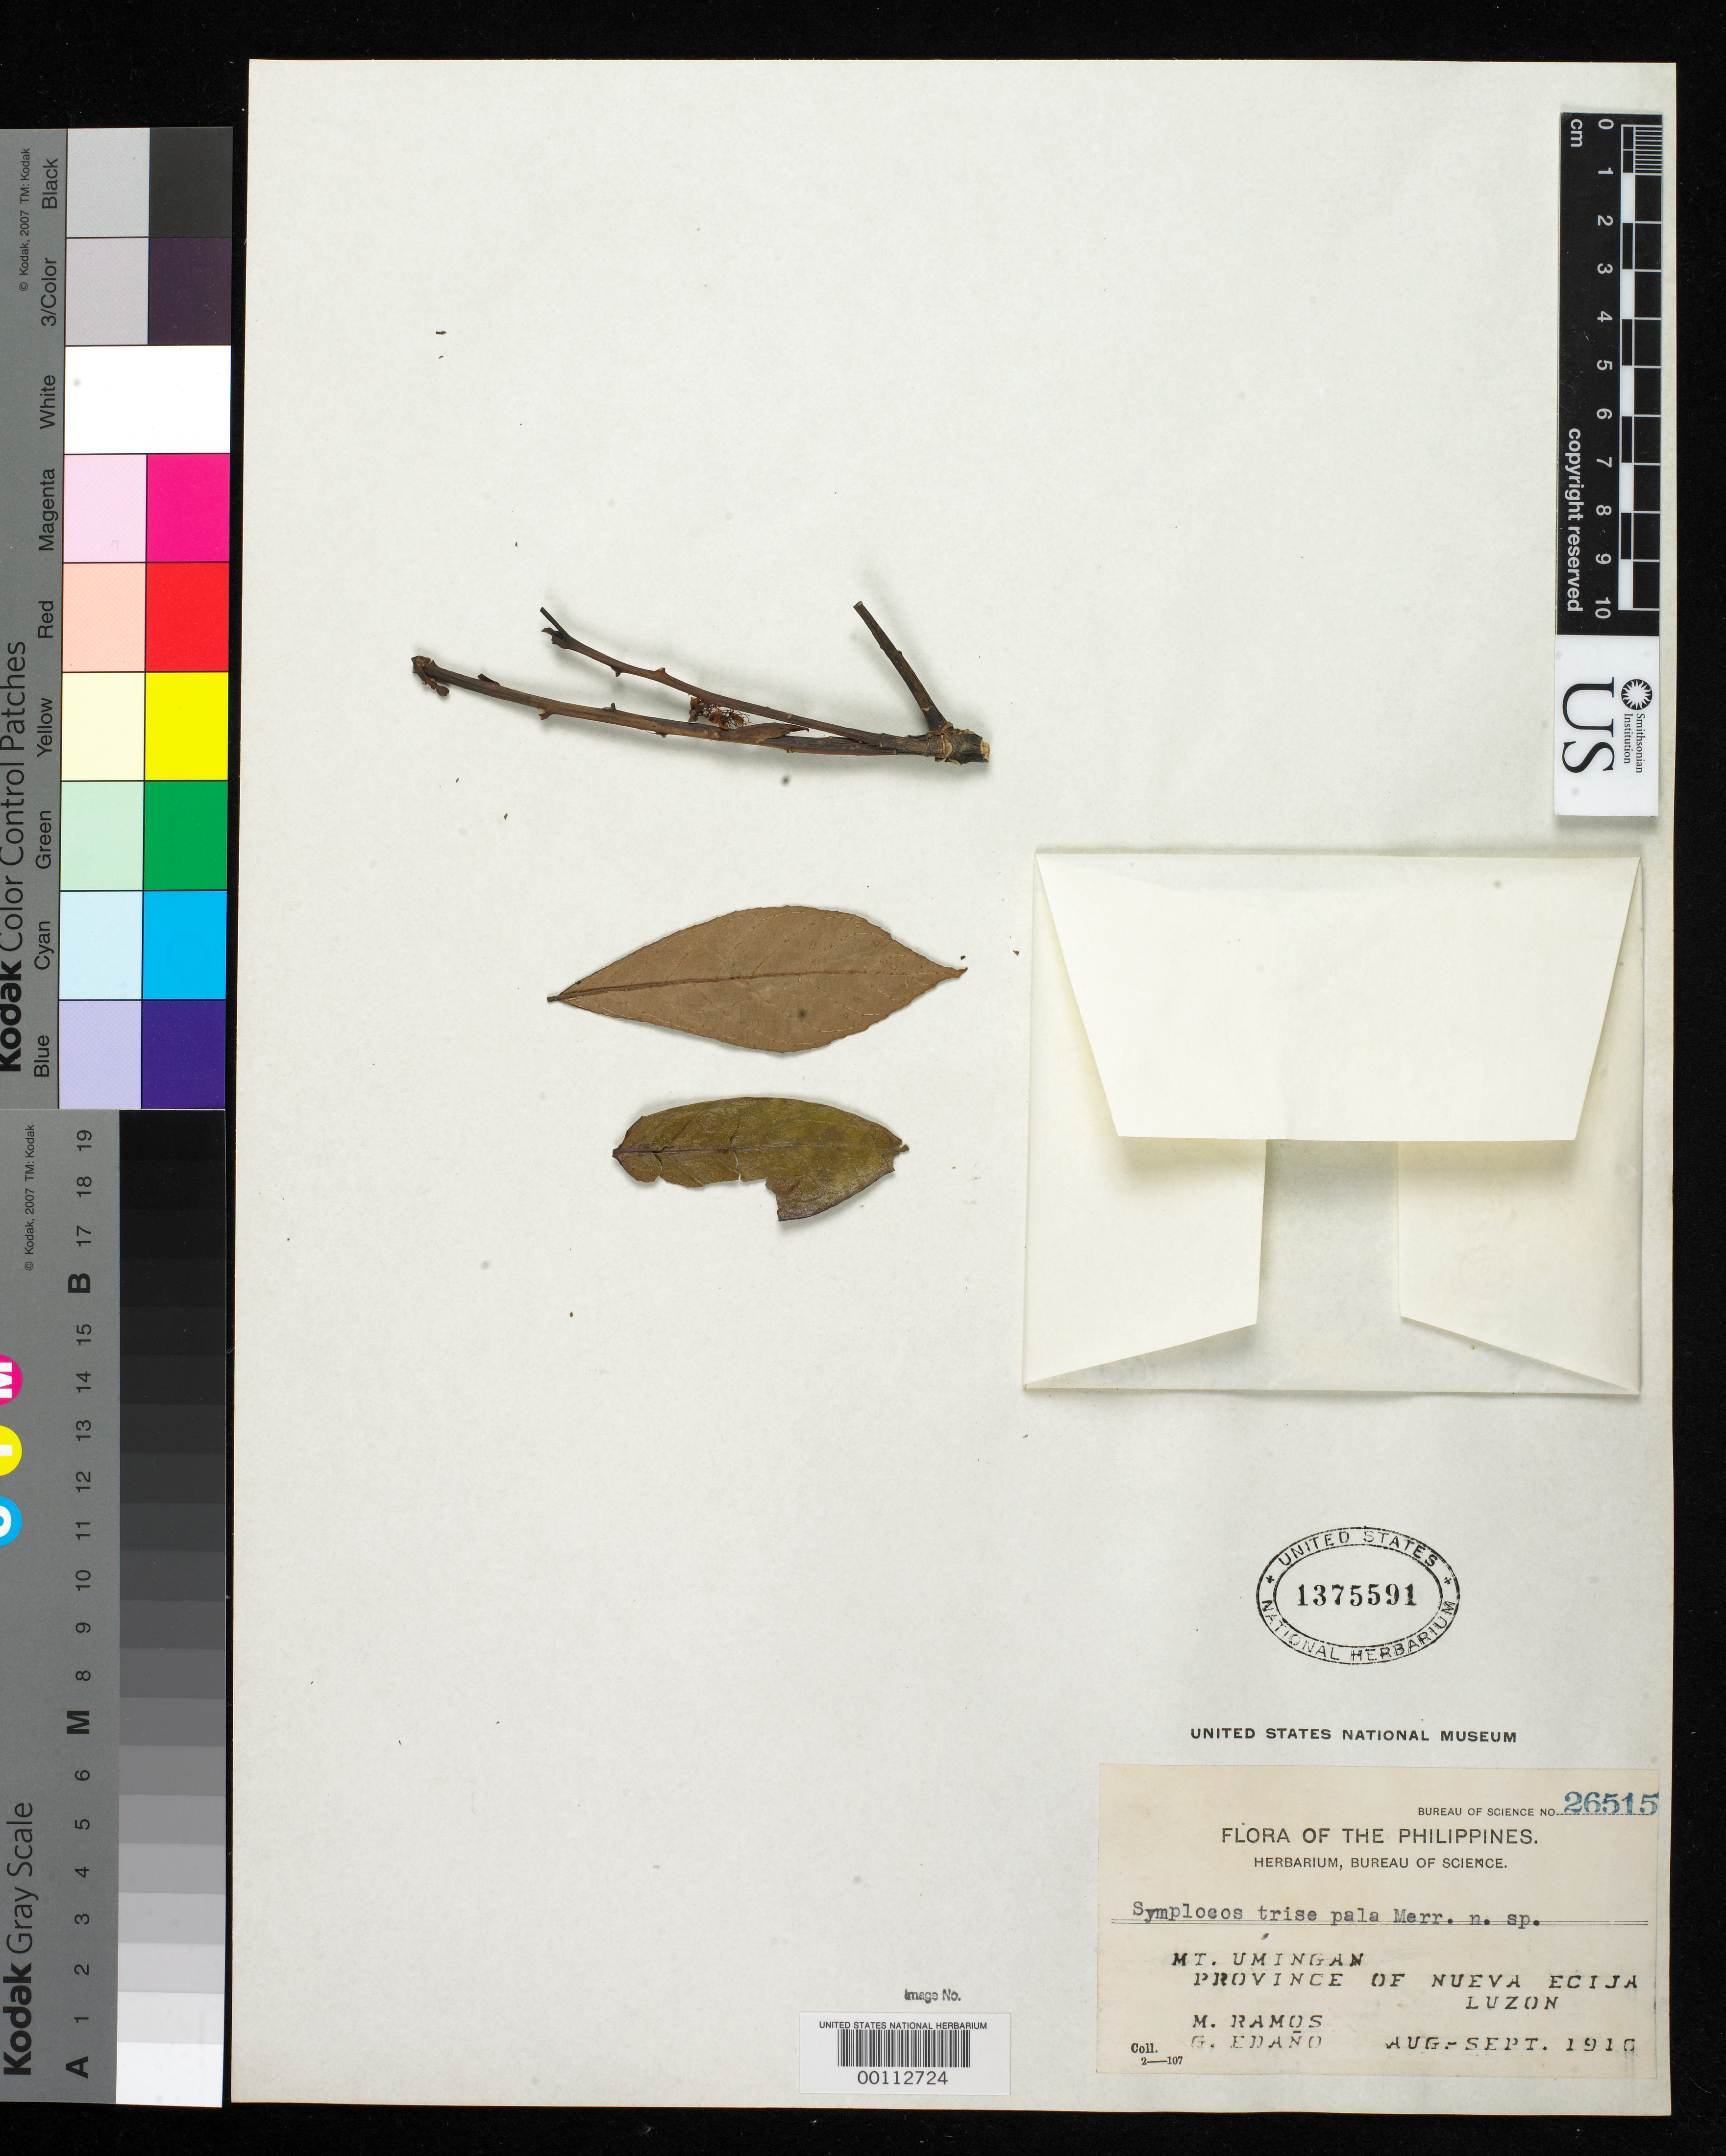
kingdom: Plantae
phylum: Tracheophyta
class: Magnoliopsida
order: Ericales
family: Symplocaceae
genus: Symplocos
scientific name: Symplocos trisepala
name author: Merr.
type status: Isotype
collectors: M. Ramos & G. E. Edaño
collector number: Bur. Sci. 26515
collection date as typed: Aug 1916 to -- Sep 1916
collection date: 1916-08/1916-09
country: Philippines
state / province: Central Luzon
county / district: Nueva Ecija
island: Luzon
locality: Mt. Umingan.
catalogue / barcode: US 1375591